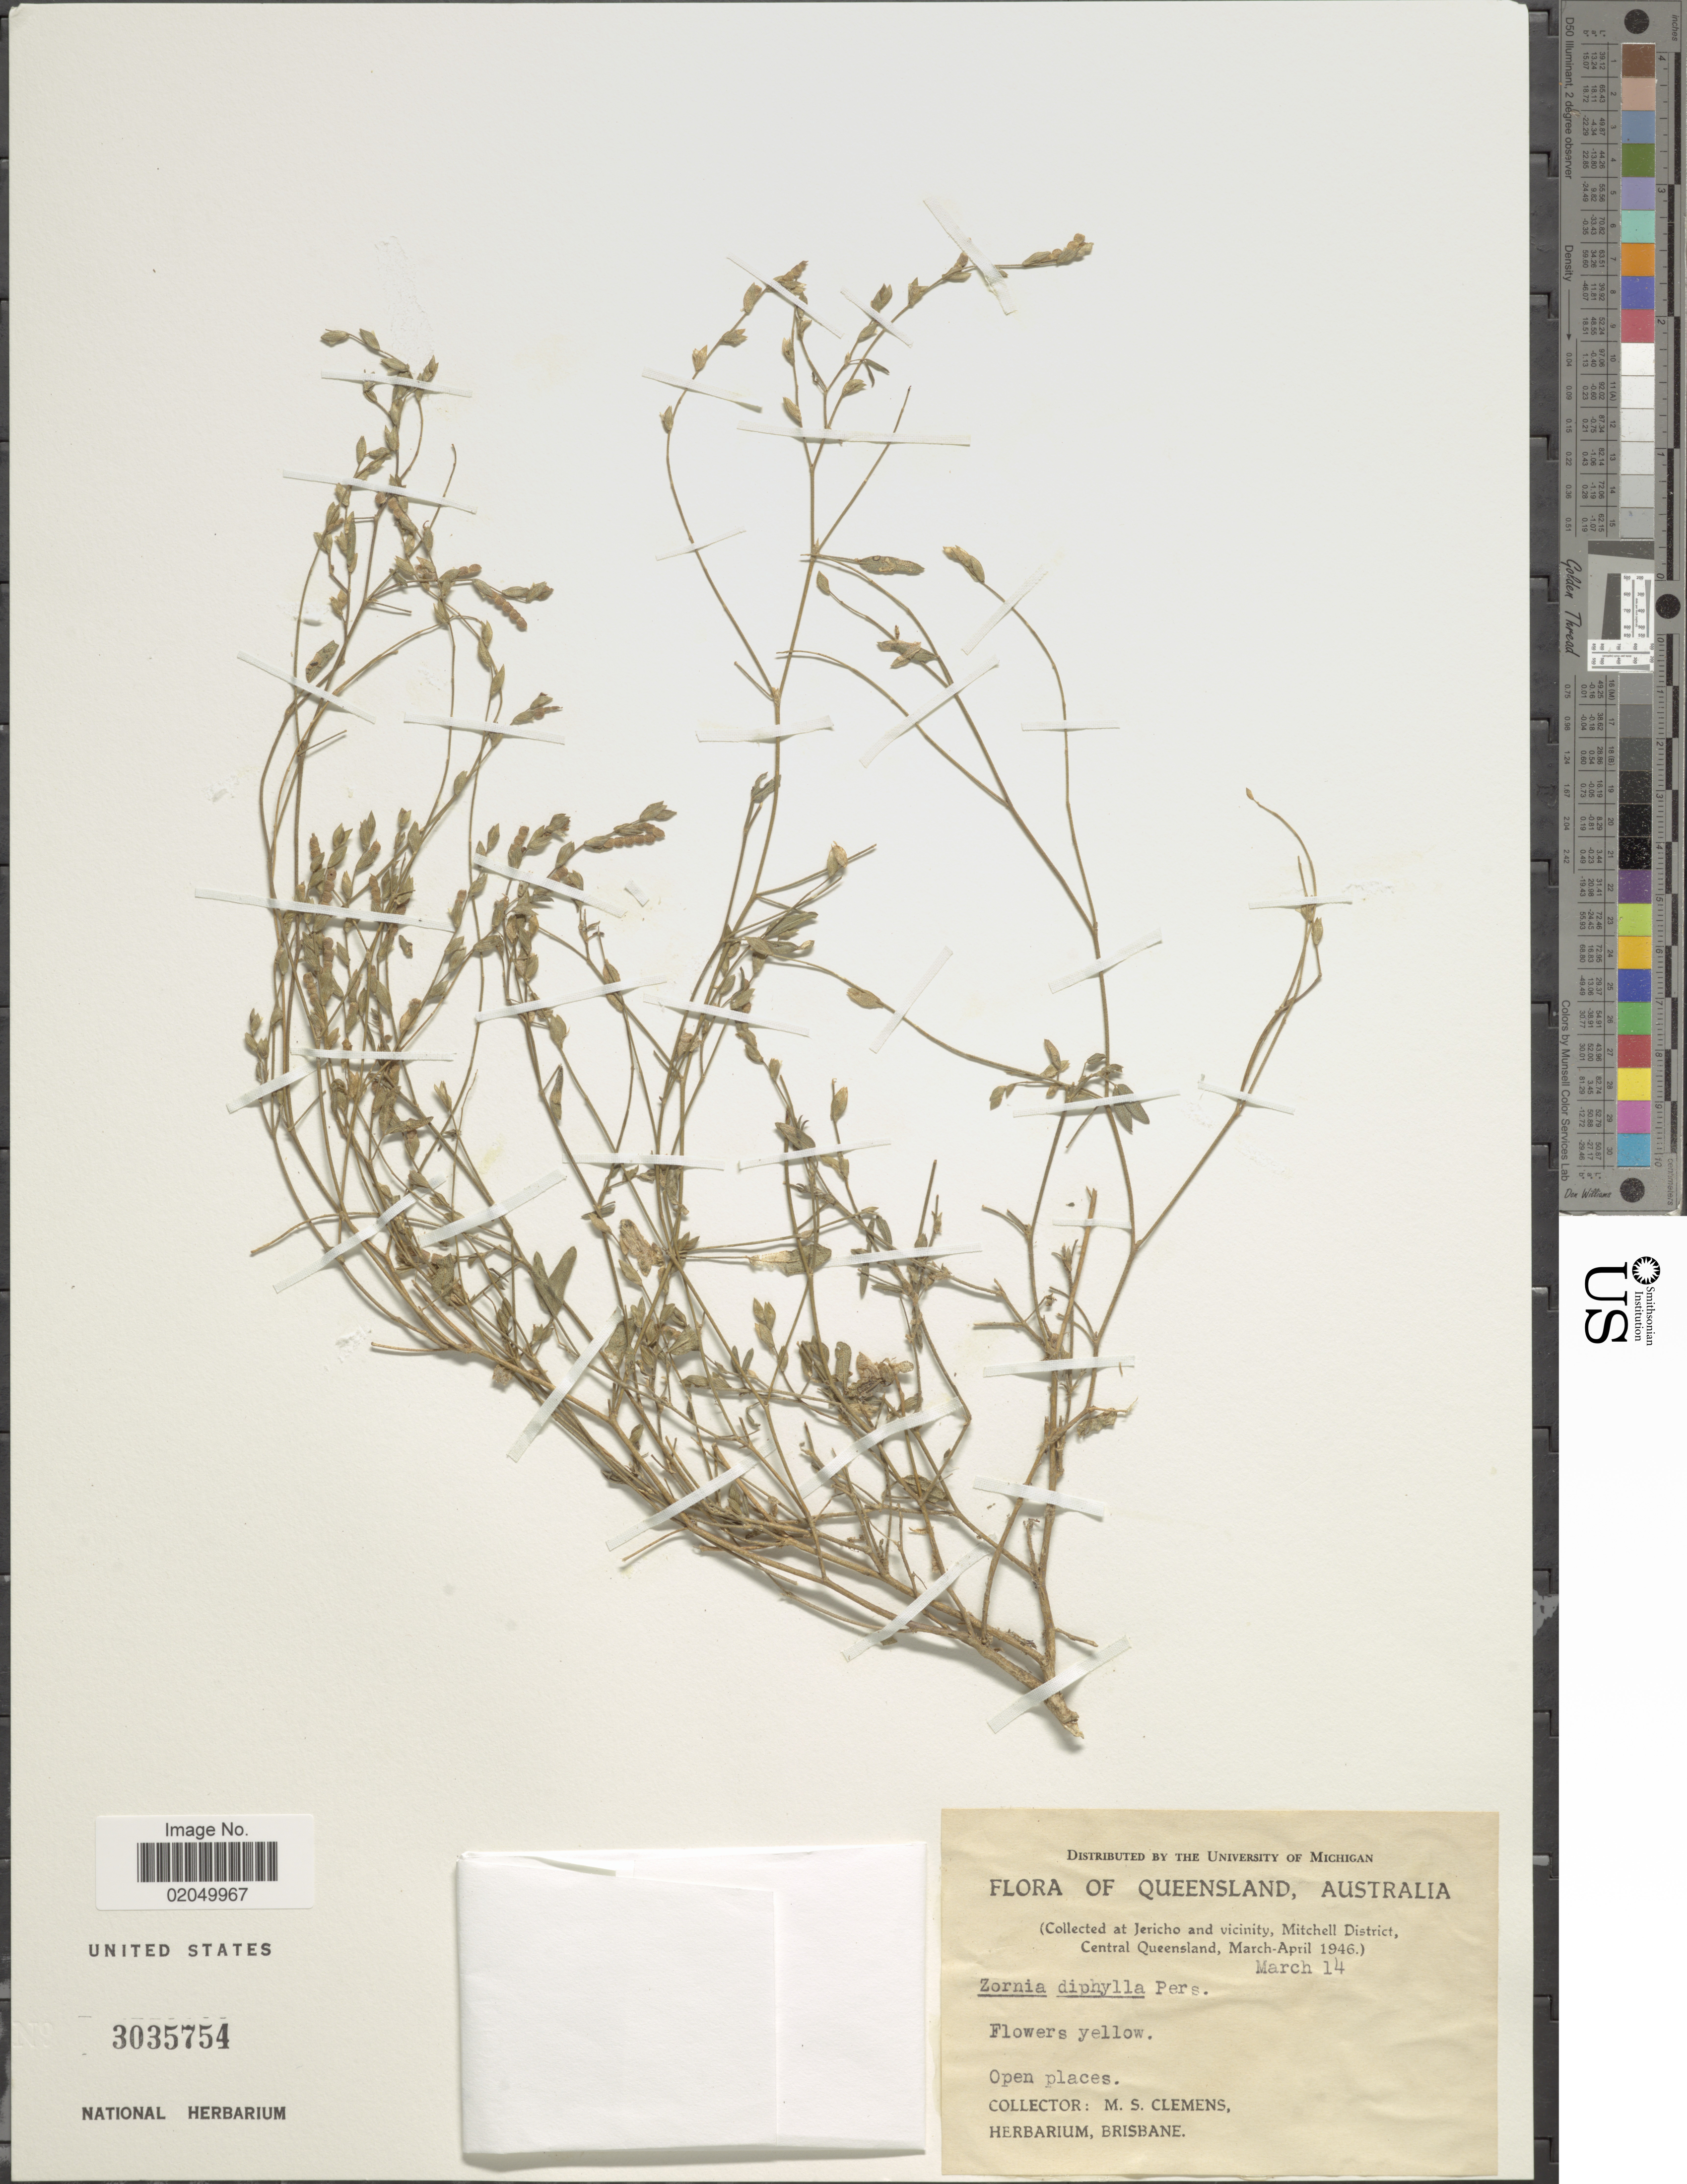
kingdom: Plantae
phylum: Tracheophyta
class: Magnoliopsida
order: Fabales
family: Fabaceae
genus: Zornia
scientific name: Zornia diphylla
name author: (L.) Pers.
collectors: M. S. Clemens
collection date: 1946-03-14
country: Australia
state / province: Queensland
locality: Jericho and vicinity, Mitchell District, Central Queensland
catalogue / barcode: US 3035754